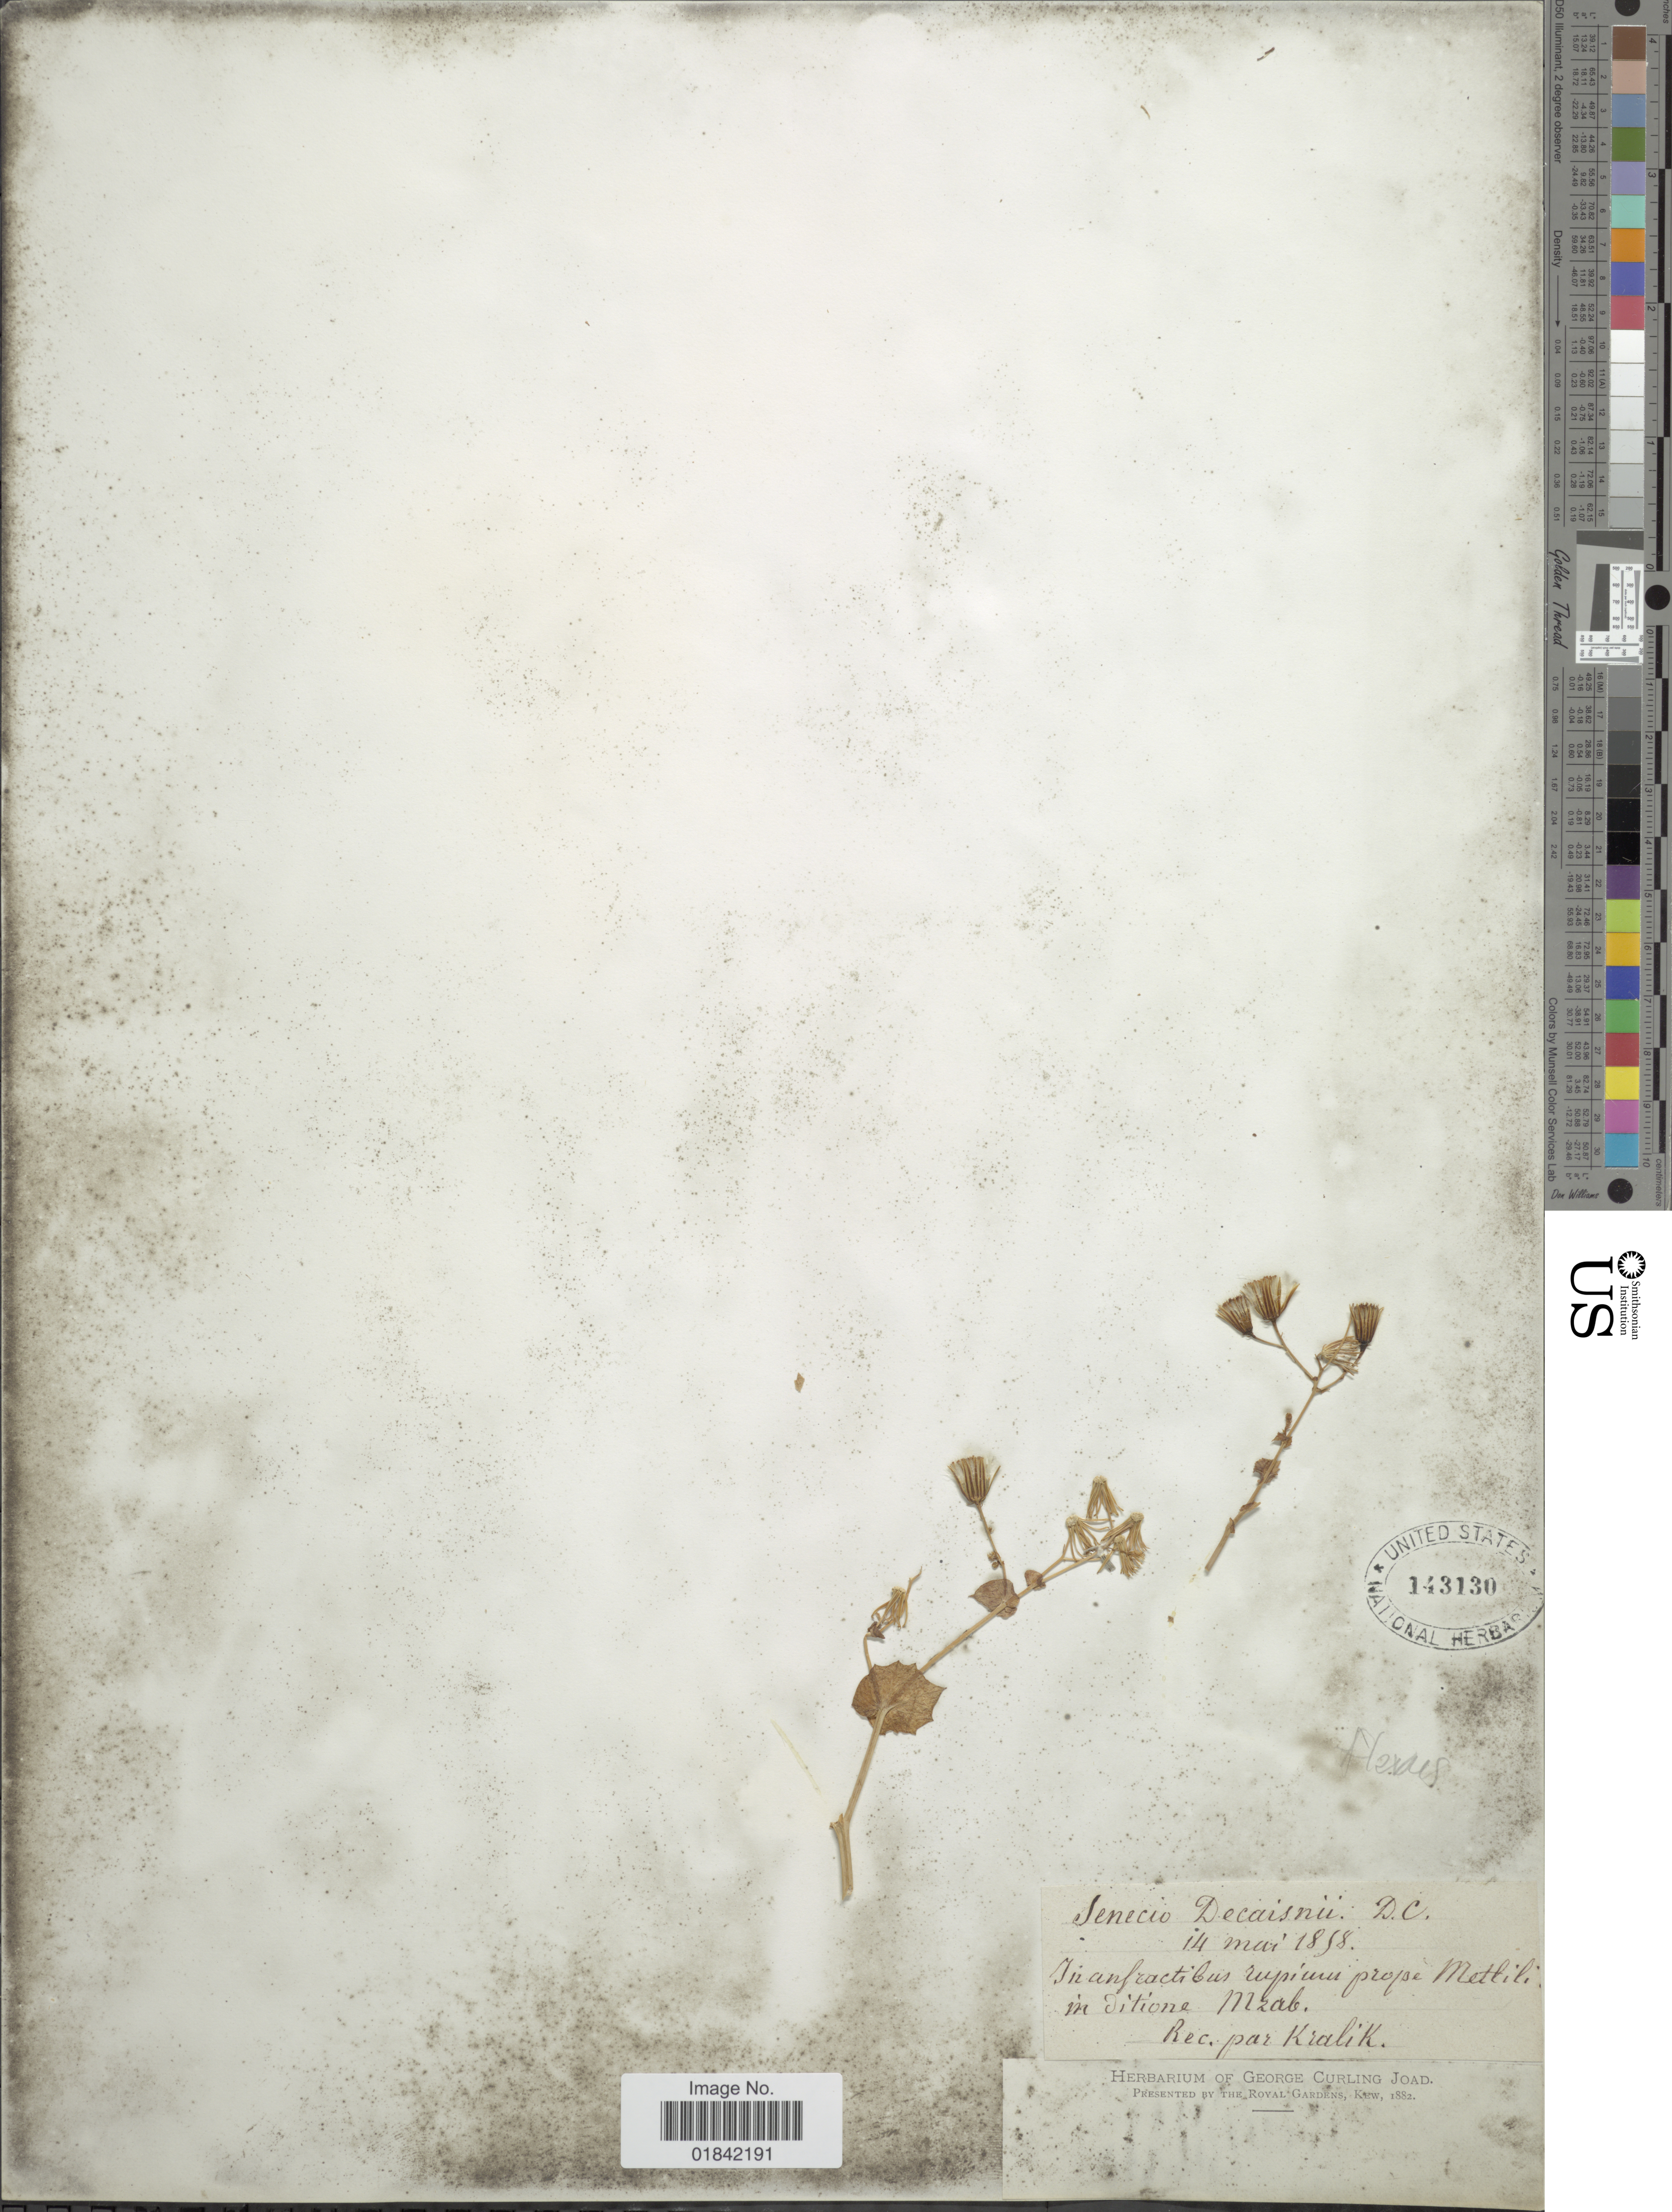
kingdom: Plantae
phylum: Tracheophyta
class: Magnoliopsida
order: Asterales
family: Asteraceae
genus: Senecio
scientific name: Senecio decaisnei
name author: DC.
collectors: Kralik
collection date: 1858-05-14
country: Algeria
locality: In anfractibus rupium prope Metlili in ditione Mzab.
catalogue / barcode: US 143130